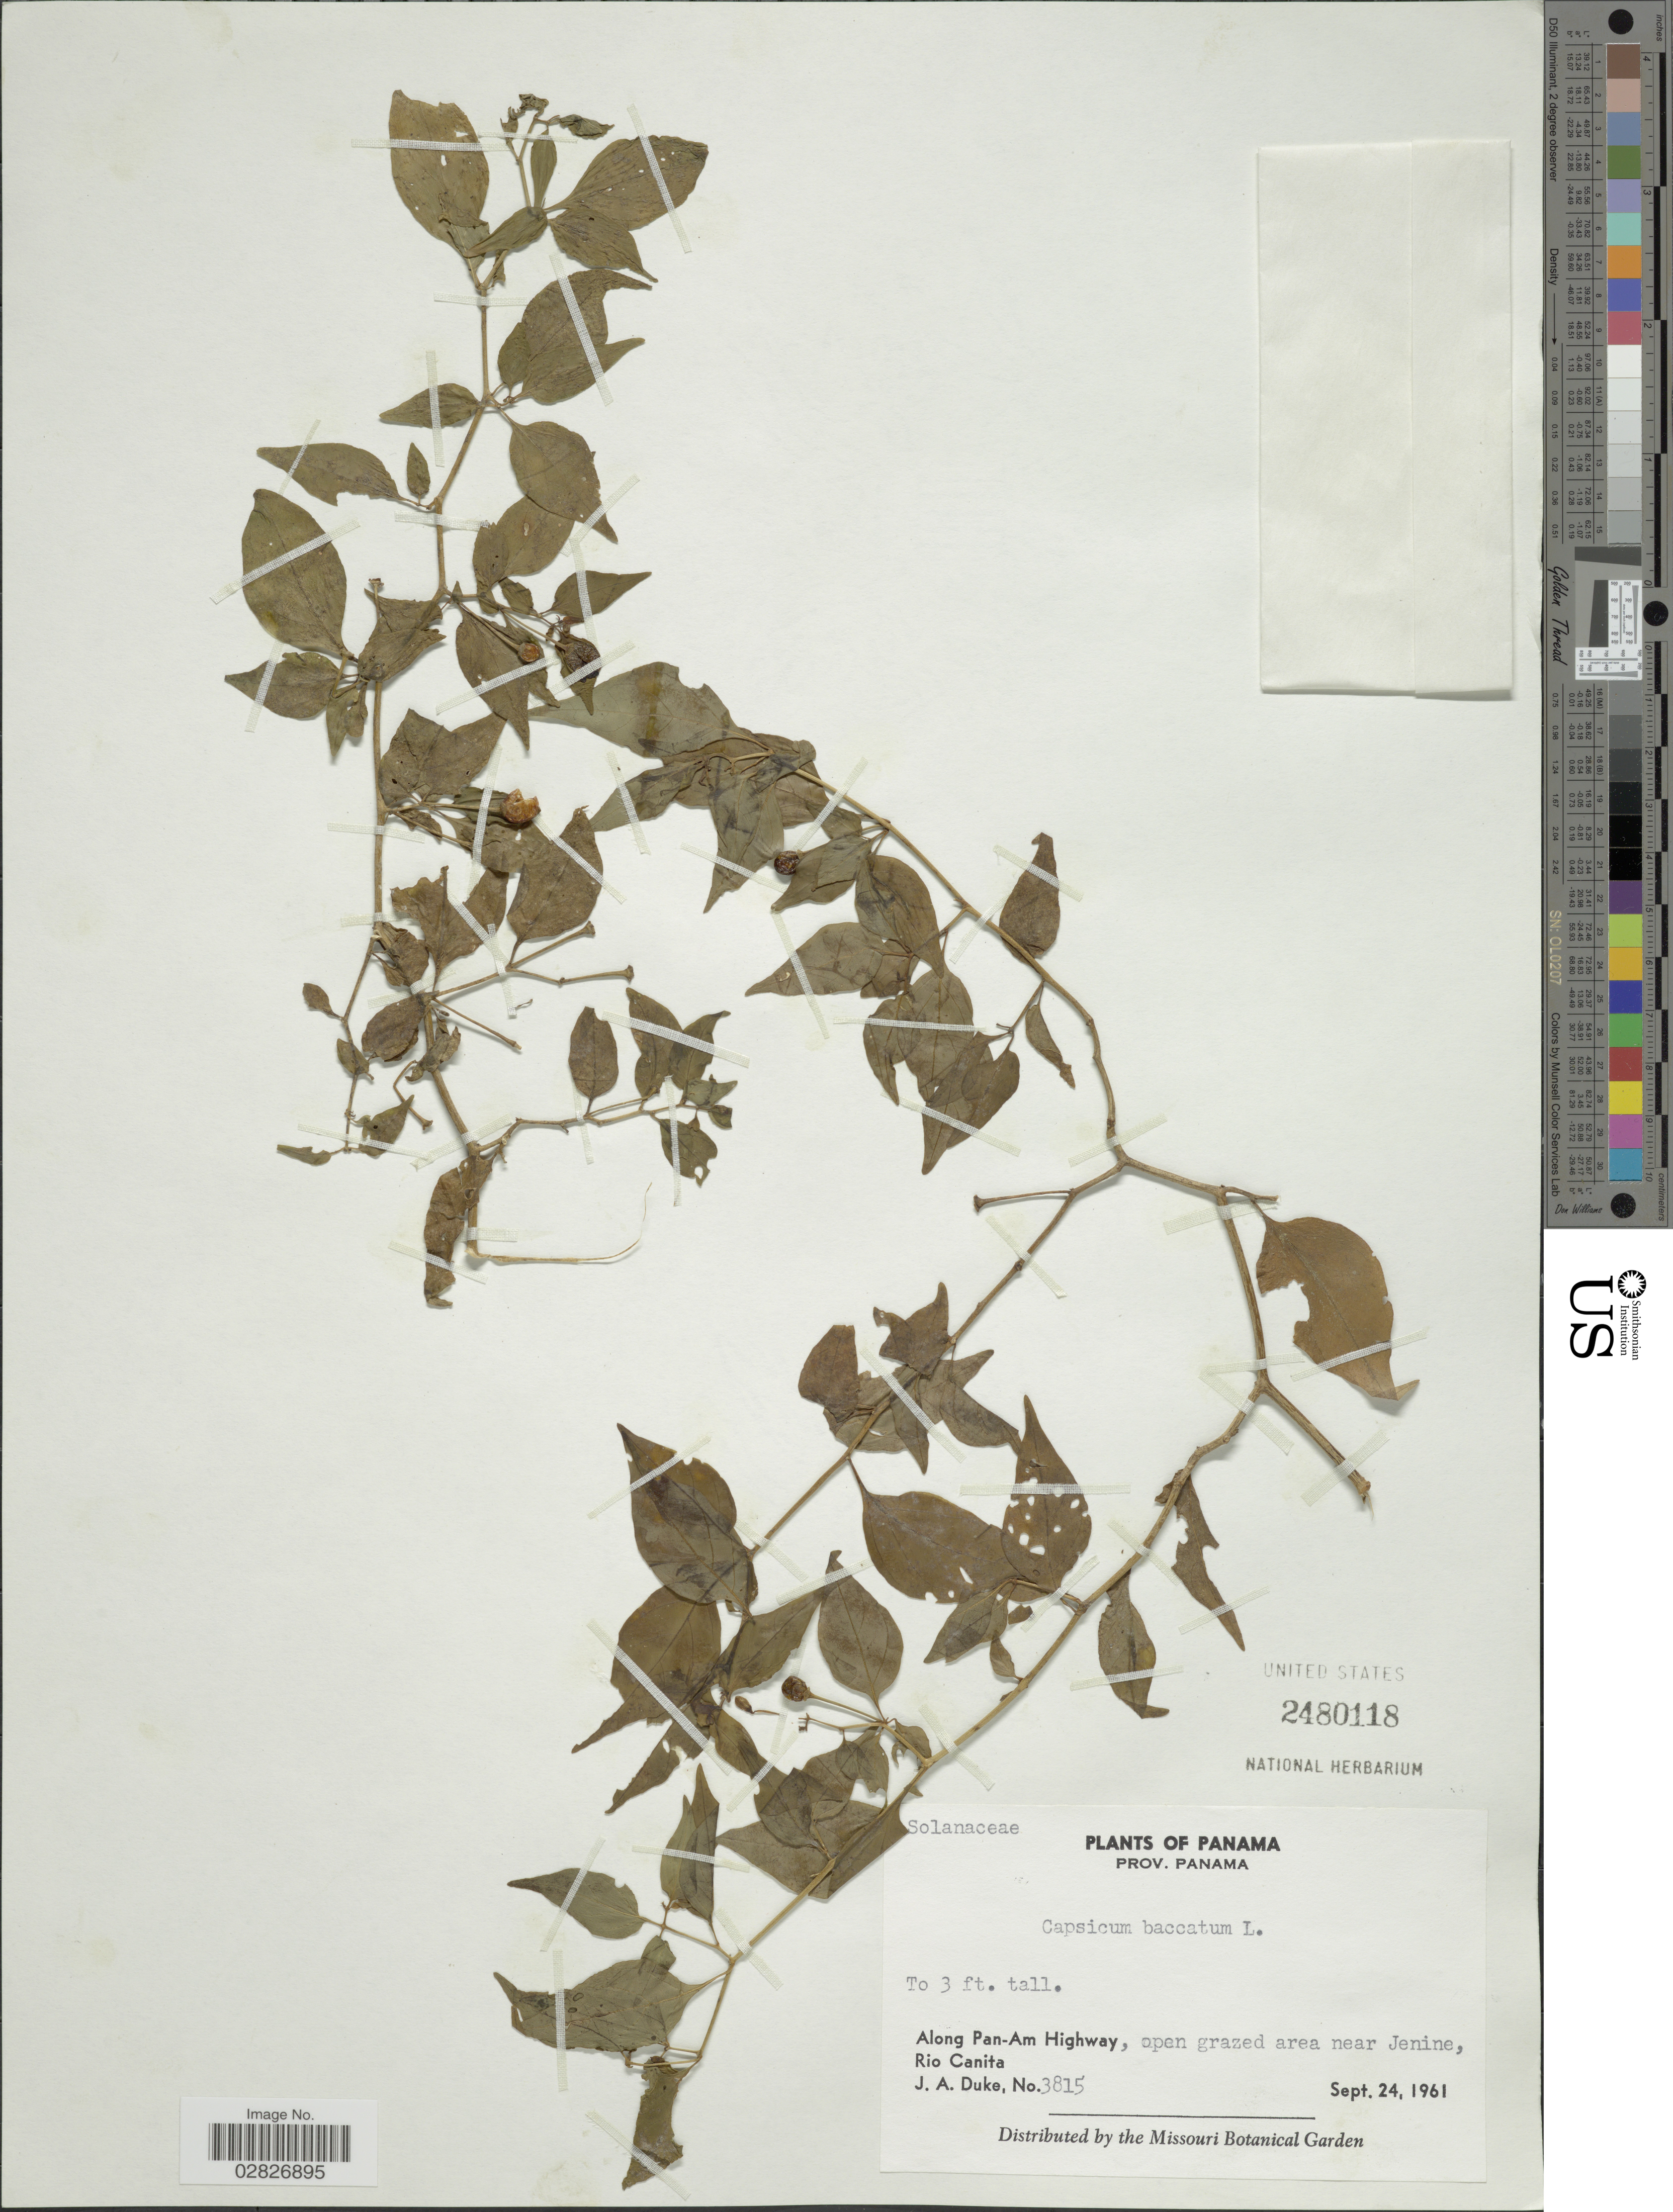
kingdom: Plantae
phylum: Tracheophyta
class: Magnoliopsida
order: Solanales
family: Solanaceae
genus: Capsicum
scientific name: Capsicum baccatum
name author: L.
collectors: J. A. Duke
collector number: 3815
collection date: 1961-09-24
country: Panama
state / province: Panamá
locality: Along Pan-Am Highway, open grazed area near Jenine, Rio Canita.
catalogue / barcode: US 2480118